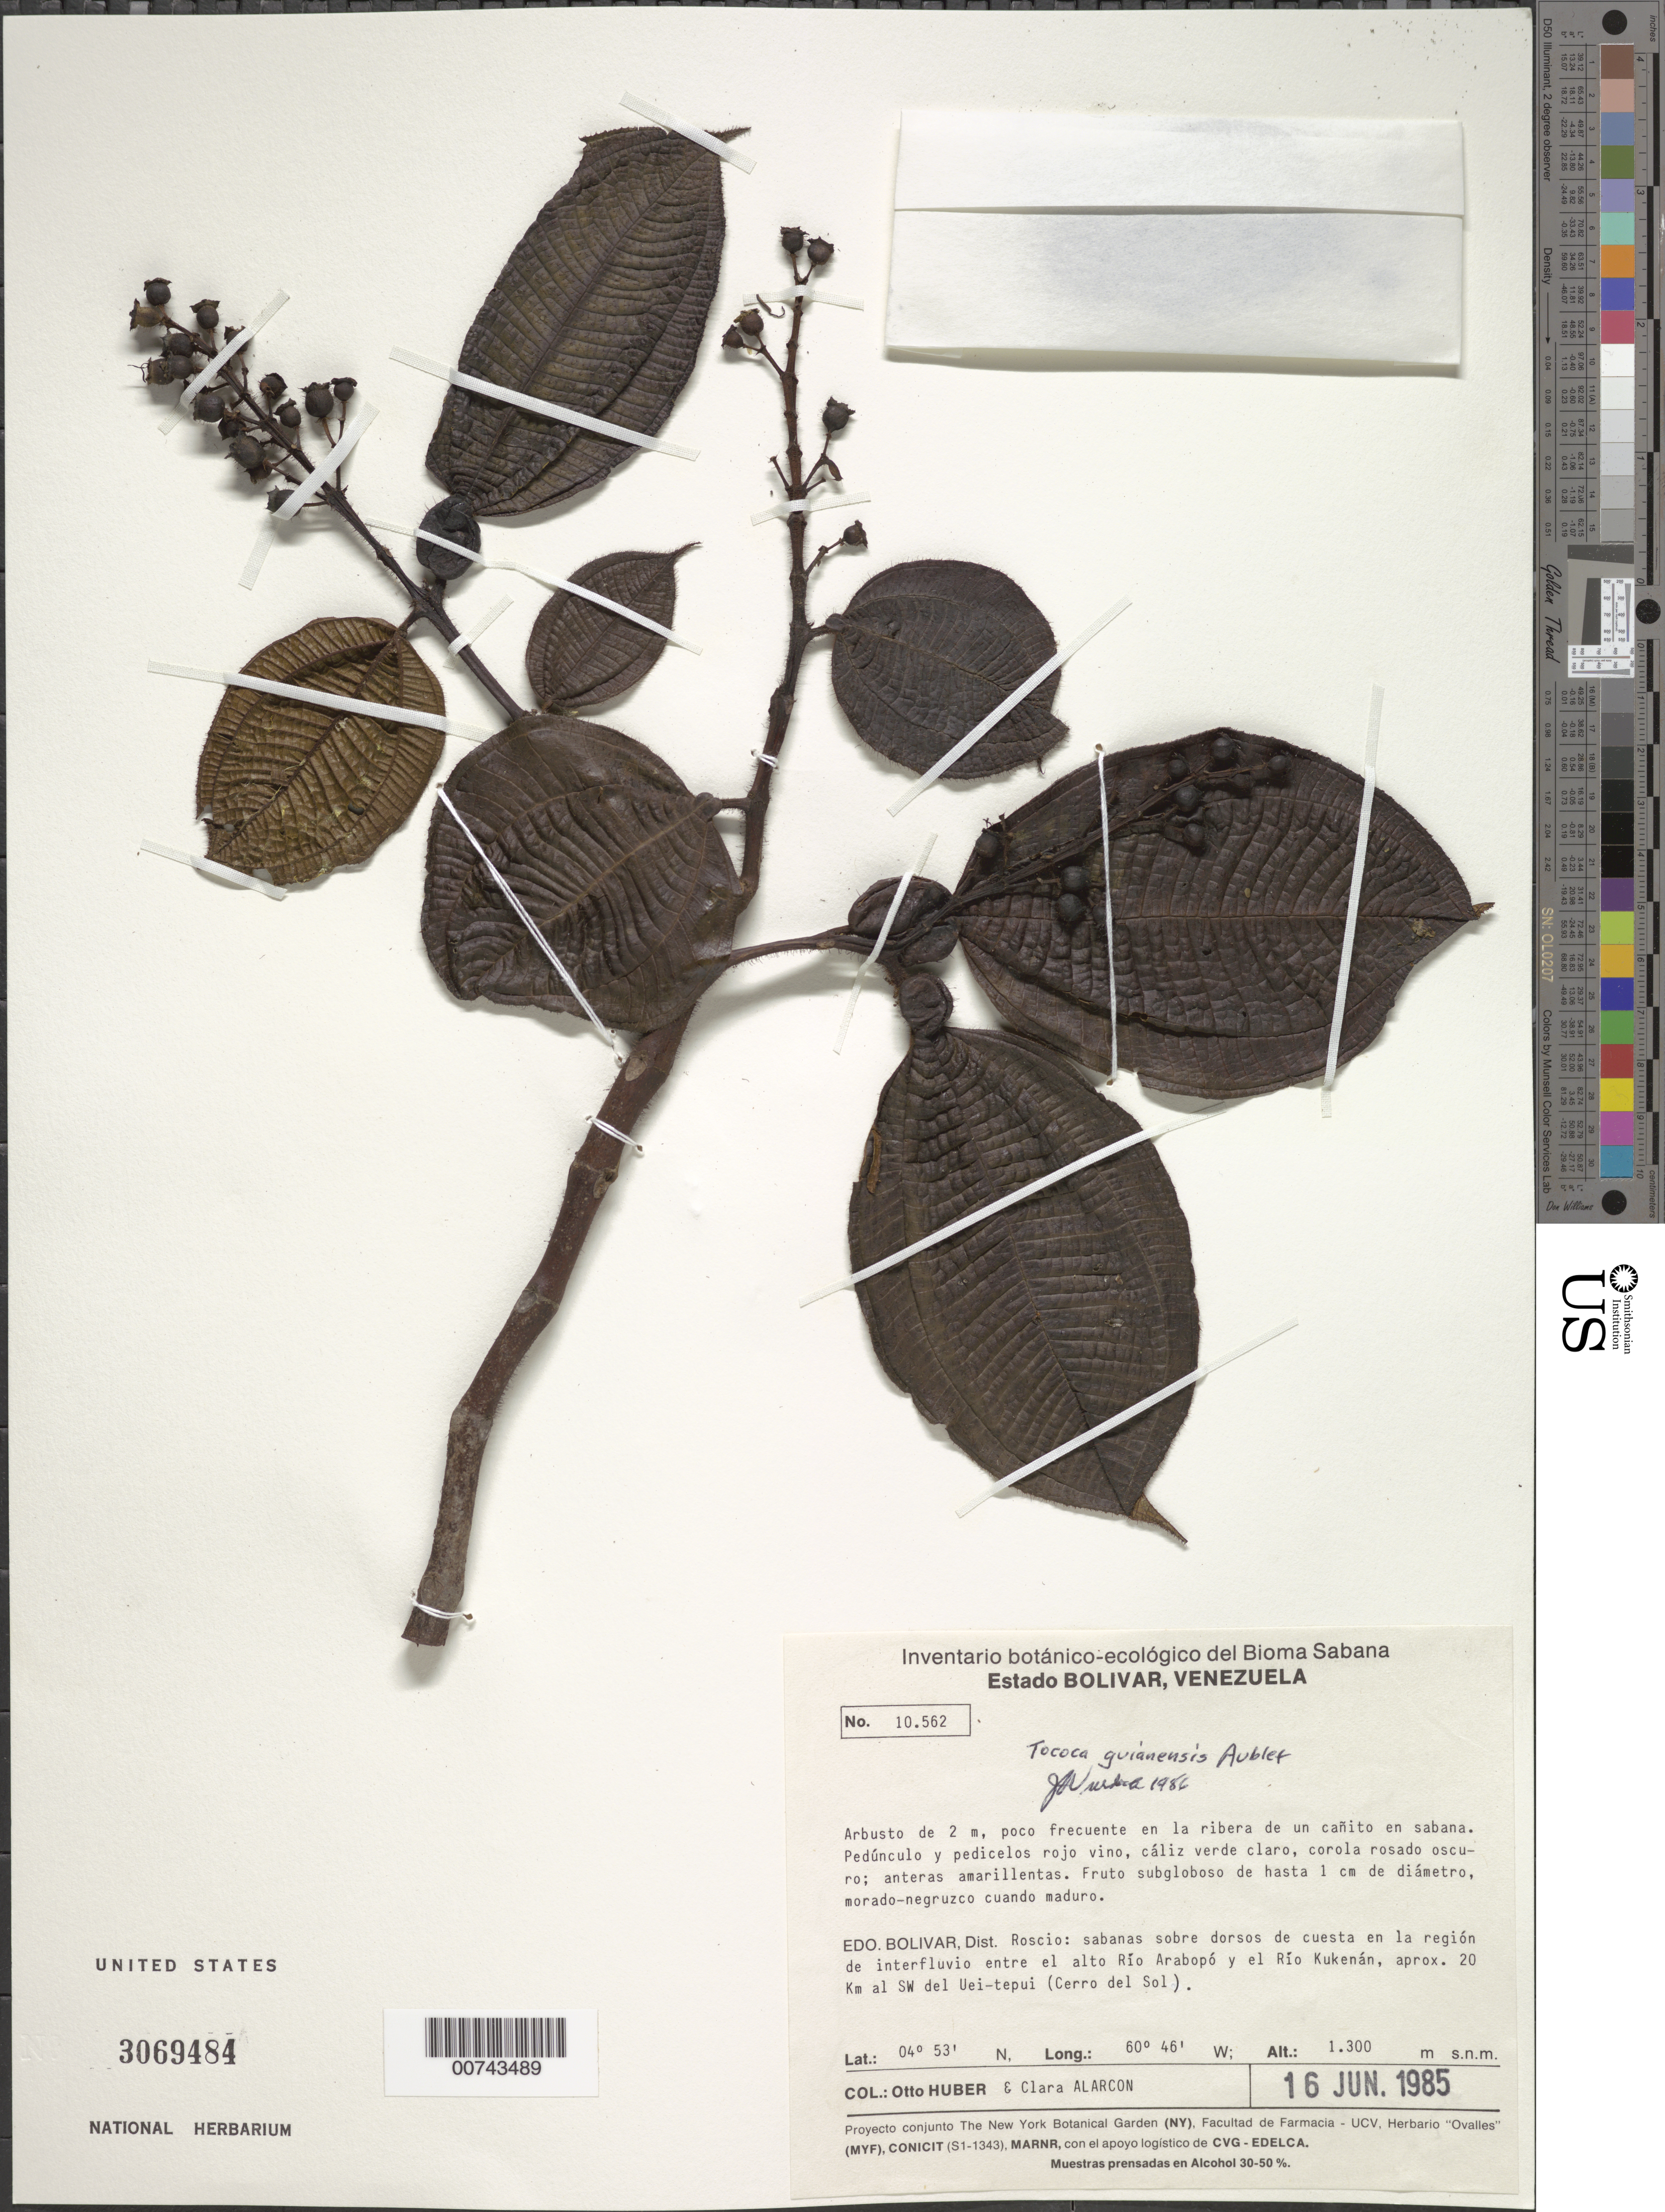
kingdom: Plantae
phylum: Tracheophyta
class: Magnoliopsida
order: Myrtales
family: Melastomataceae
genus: Tococa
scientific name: Tococa guianensis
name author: Aubl.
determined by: Wurdack, John J., (US), US (UNITED STATES)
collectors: O. Huber & C. Alarcon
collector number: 10562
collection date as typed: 16-Jun-85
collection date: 1985-06-16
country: Venezuela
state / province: Bolívar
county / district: Roscio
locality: Río Arabopo to el Río Kukenán, aprox. 20 km al SW del Uei-tepuí (Cerro del Sol)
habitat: Sabanas sobre dorsos de cuesta en la region de interfluvio; en la ribera de un canito en sabana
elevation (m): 1300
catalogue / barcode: US 3069484